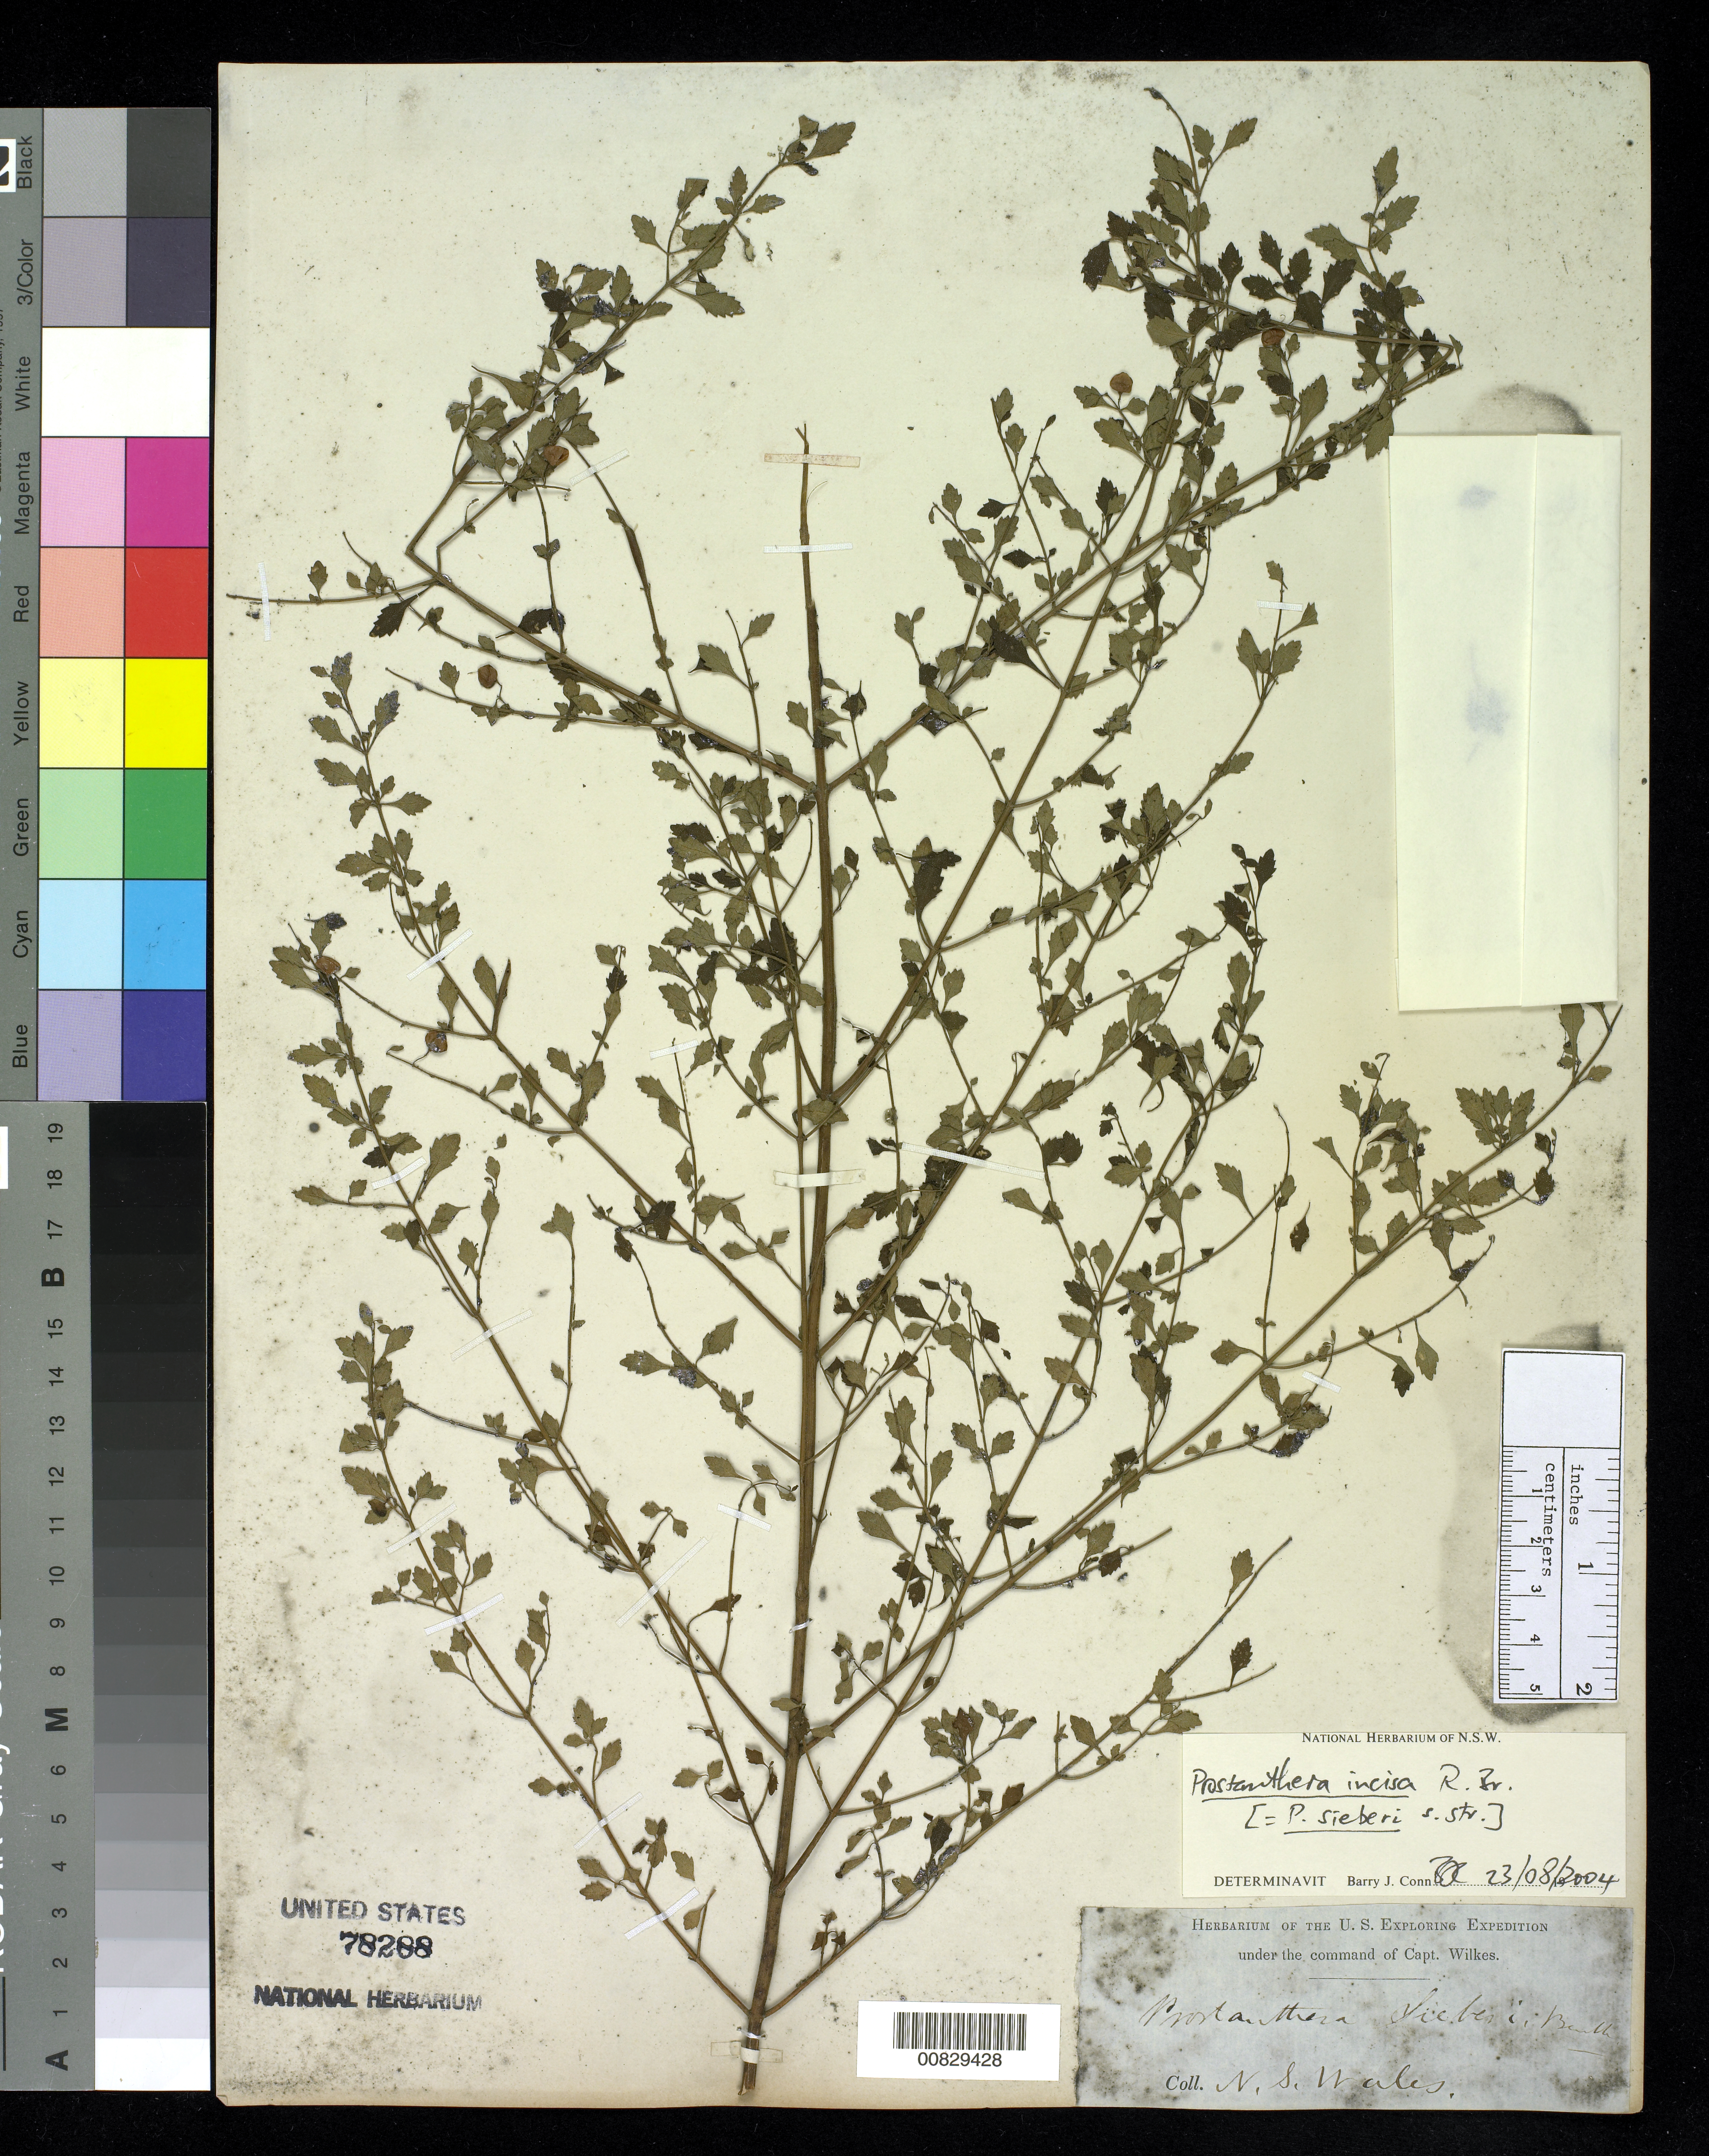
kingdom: Plantae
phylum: Tracheophyta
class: Magnoliopsida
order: Lamiales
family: Lamiaceae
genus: Prostanthera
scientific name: Prostanthera incisa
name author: R. Br.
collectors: Wilkes Explor. Exped.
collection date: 1838/1842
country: Australia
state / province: New South Wales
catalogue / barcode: US 78288